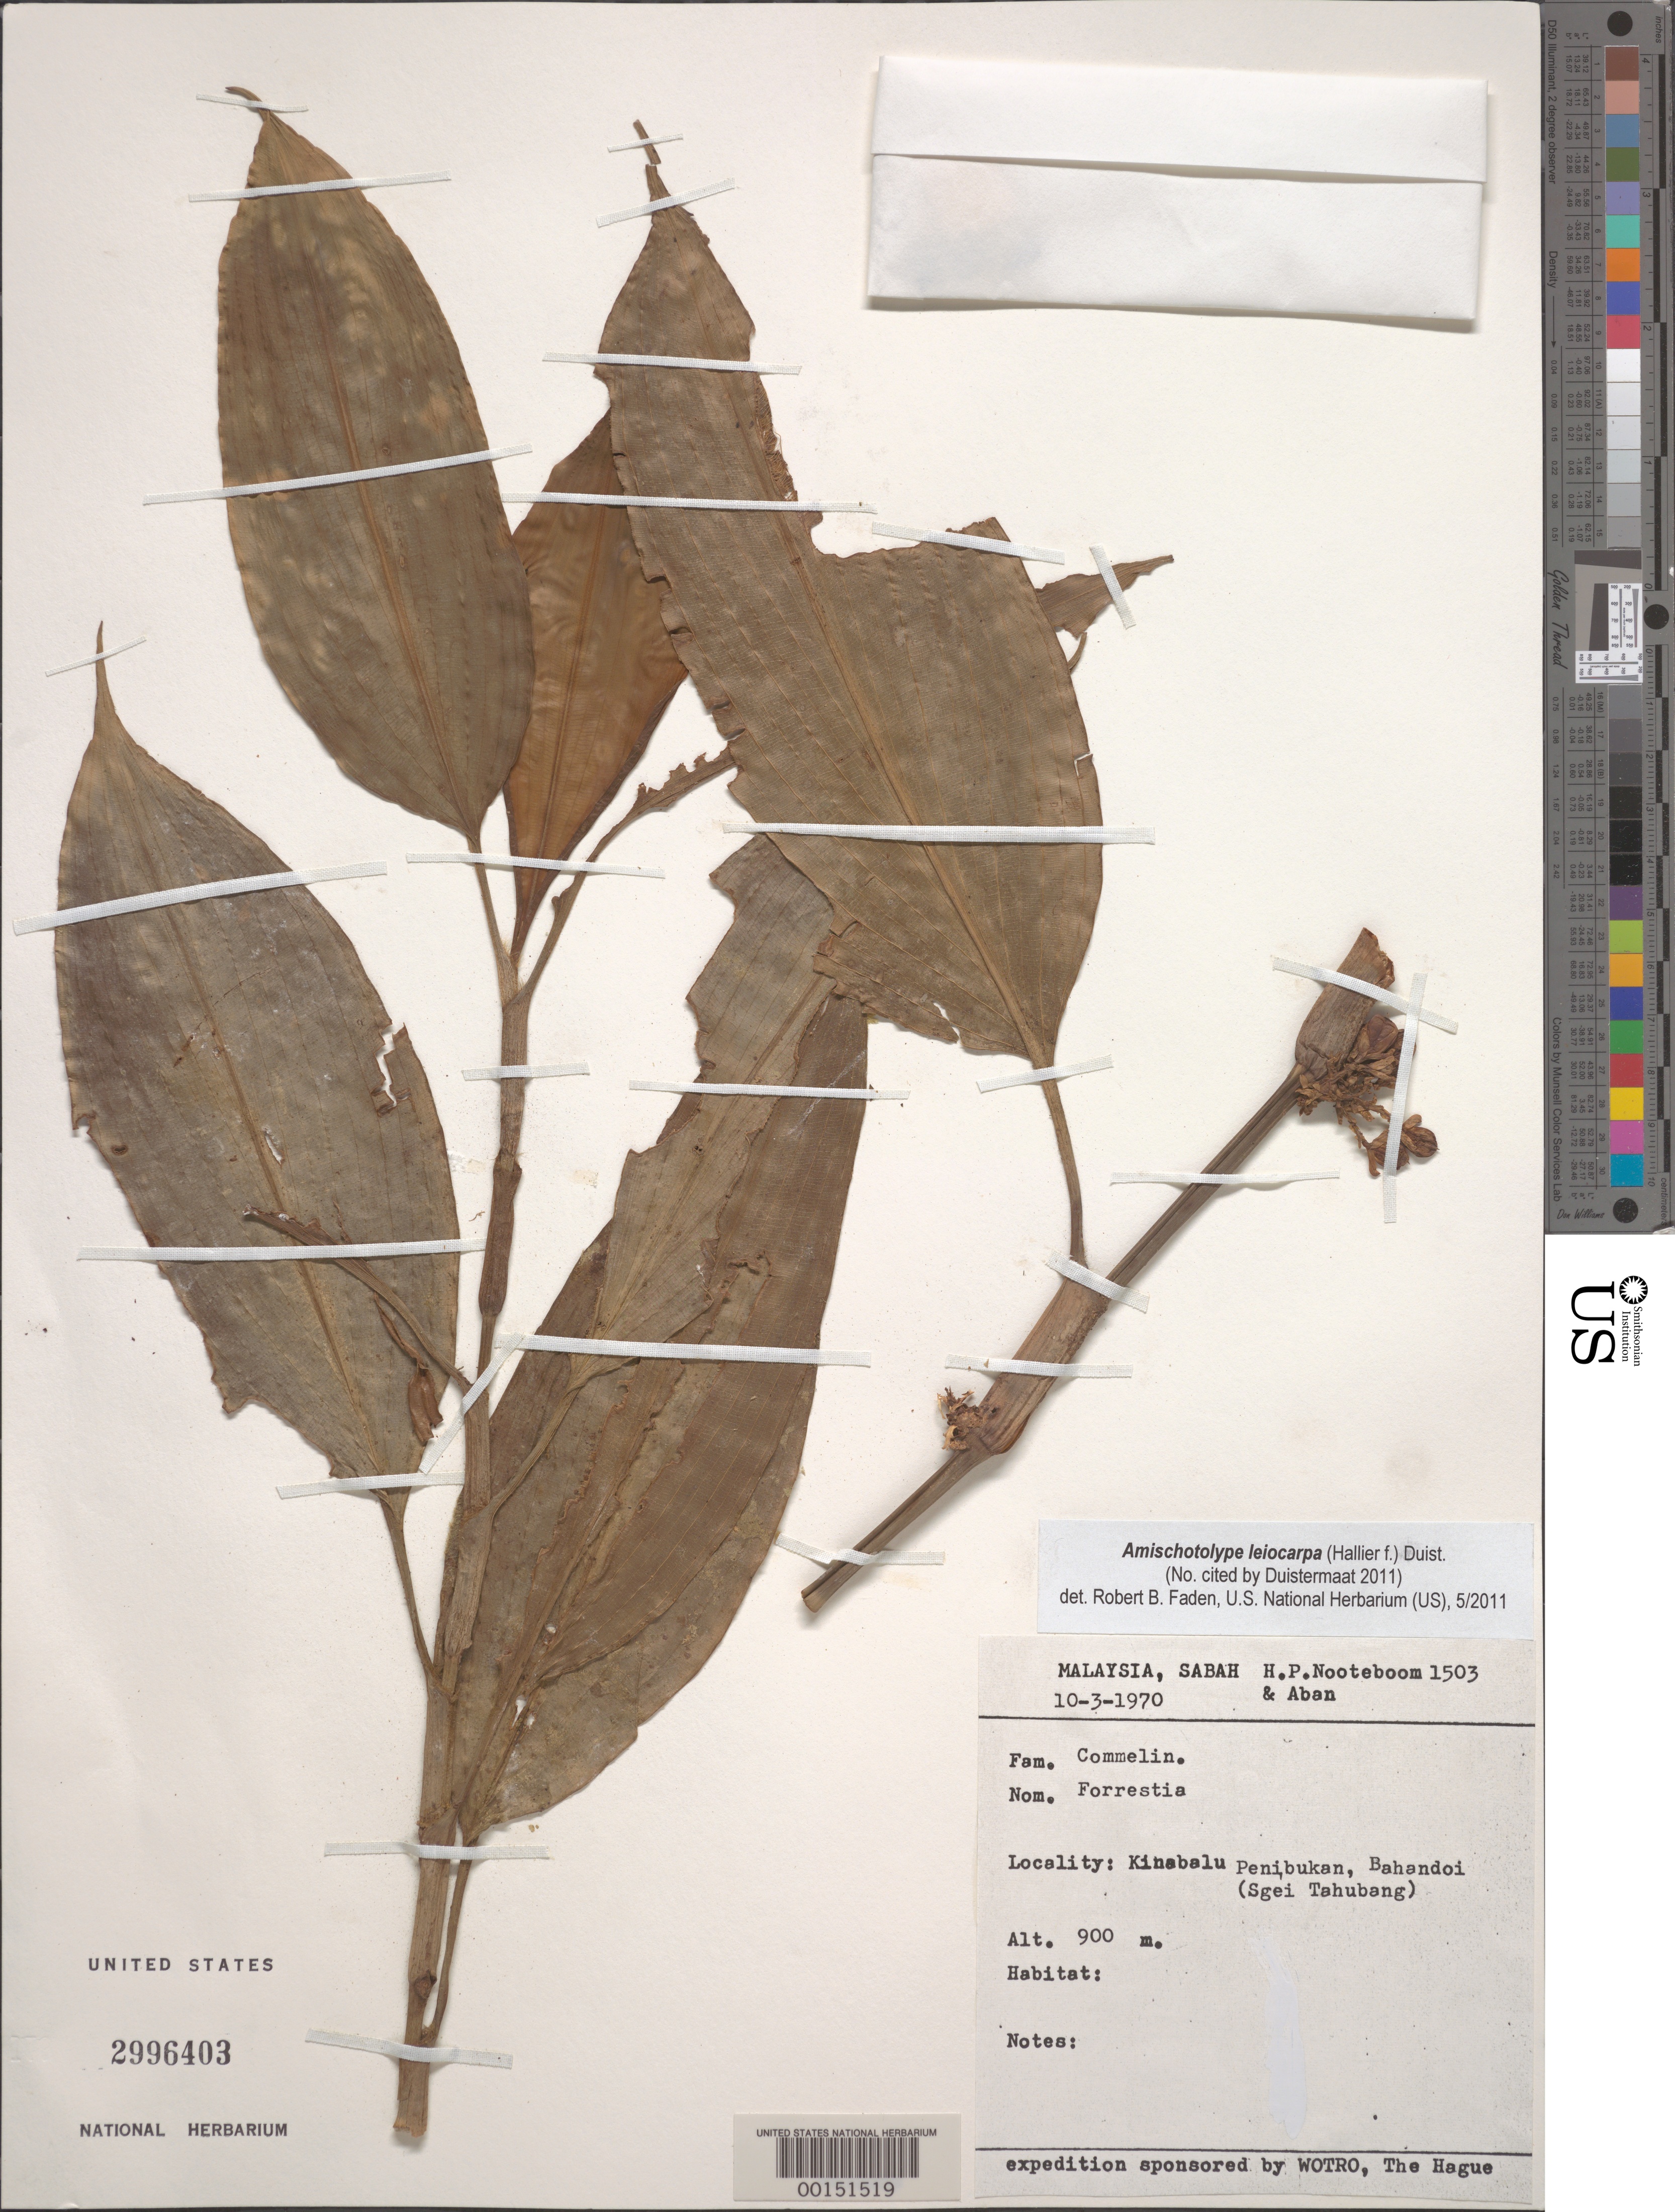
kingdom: Plantae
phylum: Tracheophyta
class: Liliopsida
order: Commelinales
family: Commelinaceae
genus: Amischotolype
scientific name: Amischotolype leiocarpa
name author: (Hallier f.) Duist.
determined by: Faden, Robert B., (US), Smithsonian Institution - National Museum of Natural History (UNITED STATES)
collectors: H. P. Nooteboom & A. Gibot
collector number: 1503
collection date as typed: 10 Mar 1970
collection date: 1970-03-10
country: Malaysia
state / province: Sabah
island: Borneo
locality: Kinabalu penibukan, bahandoi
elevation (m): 900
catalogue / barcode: US 2996403